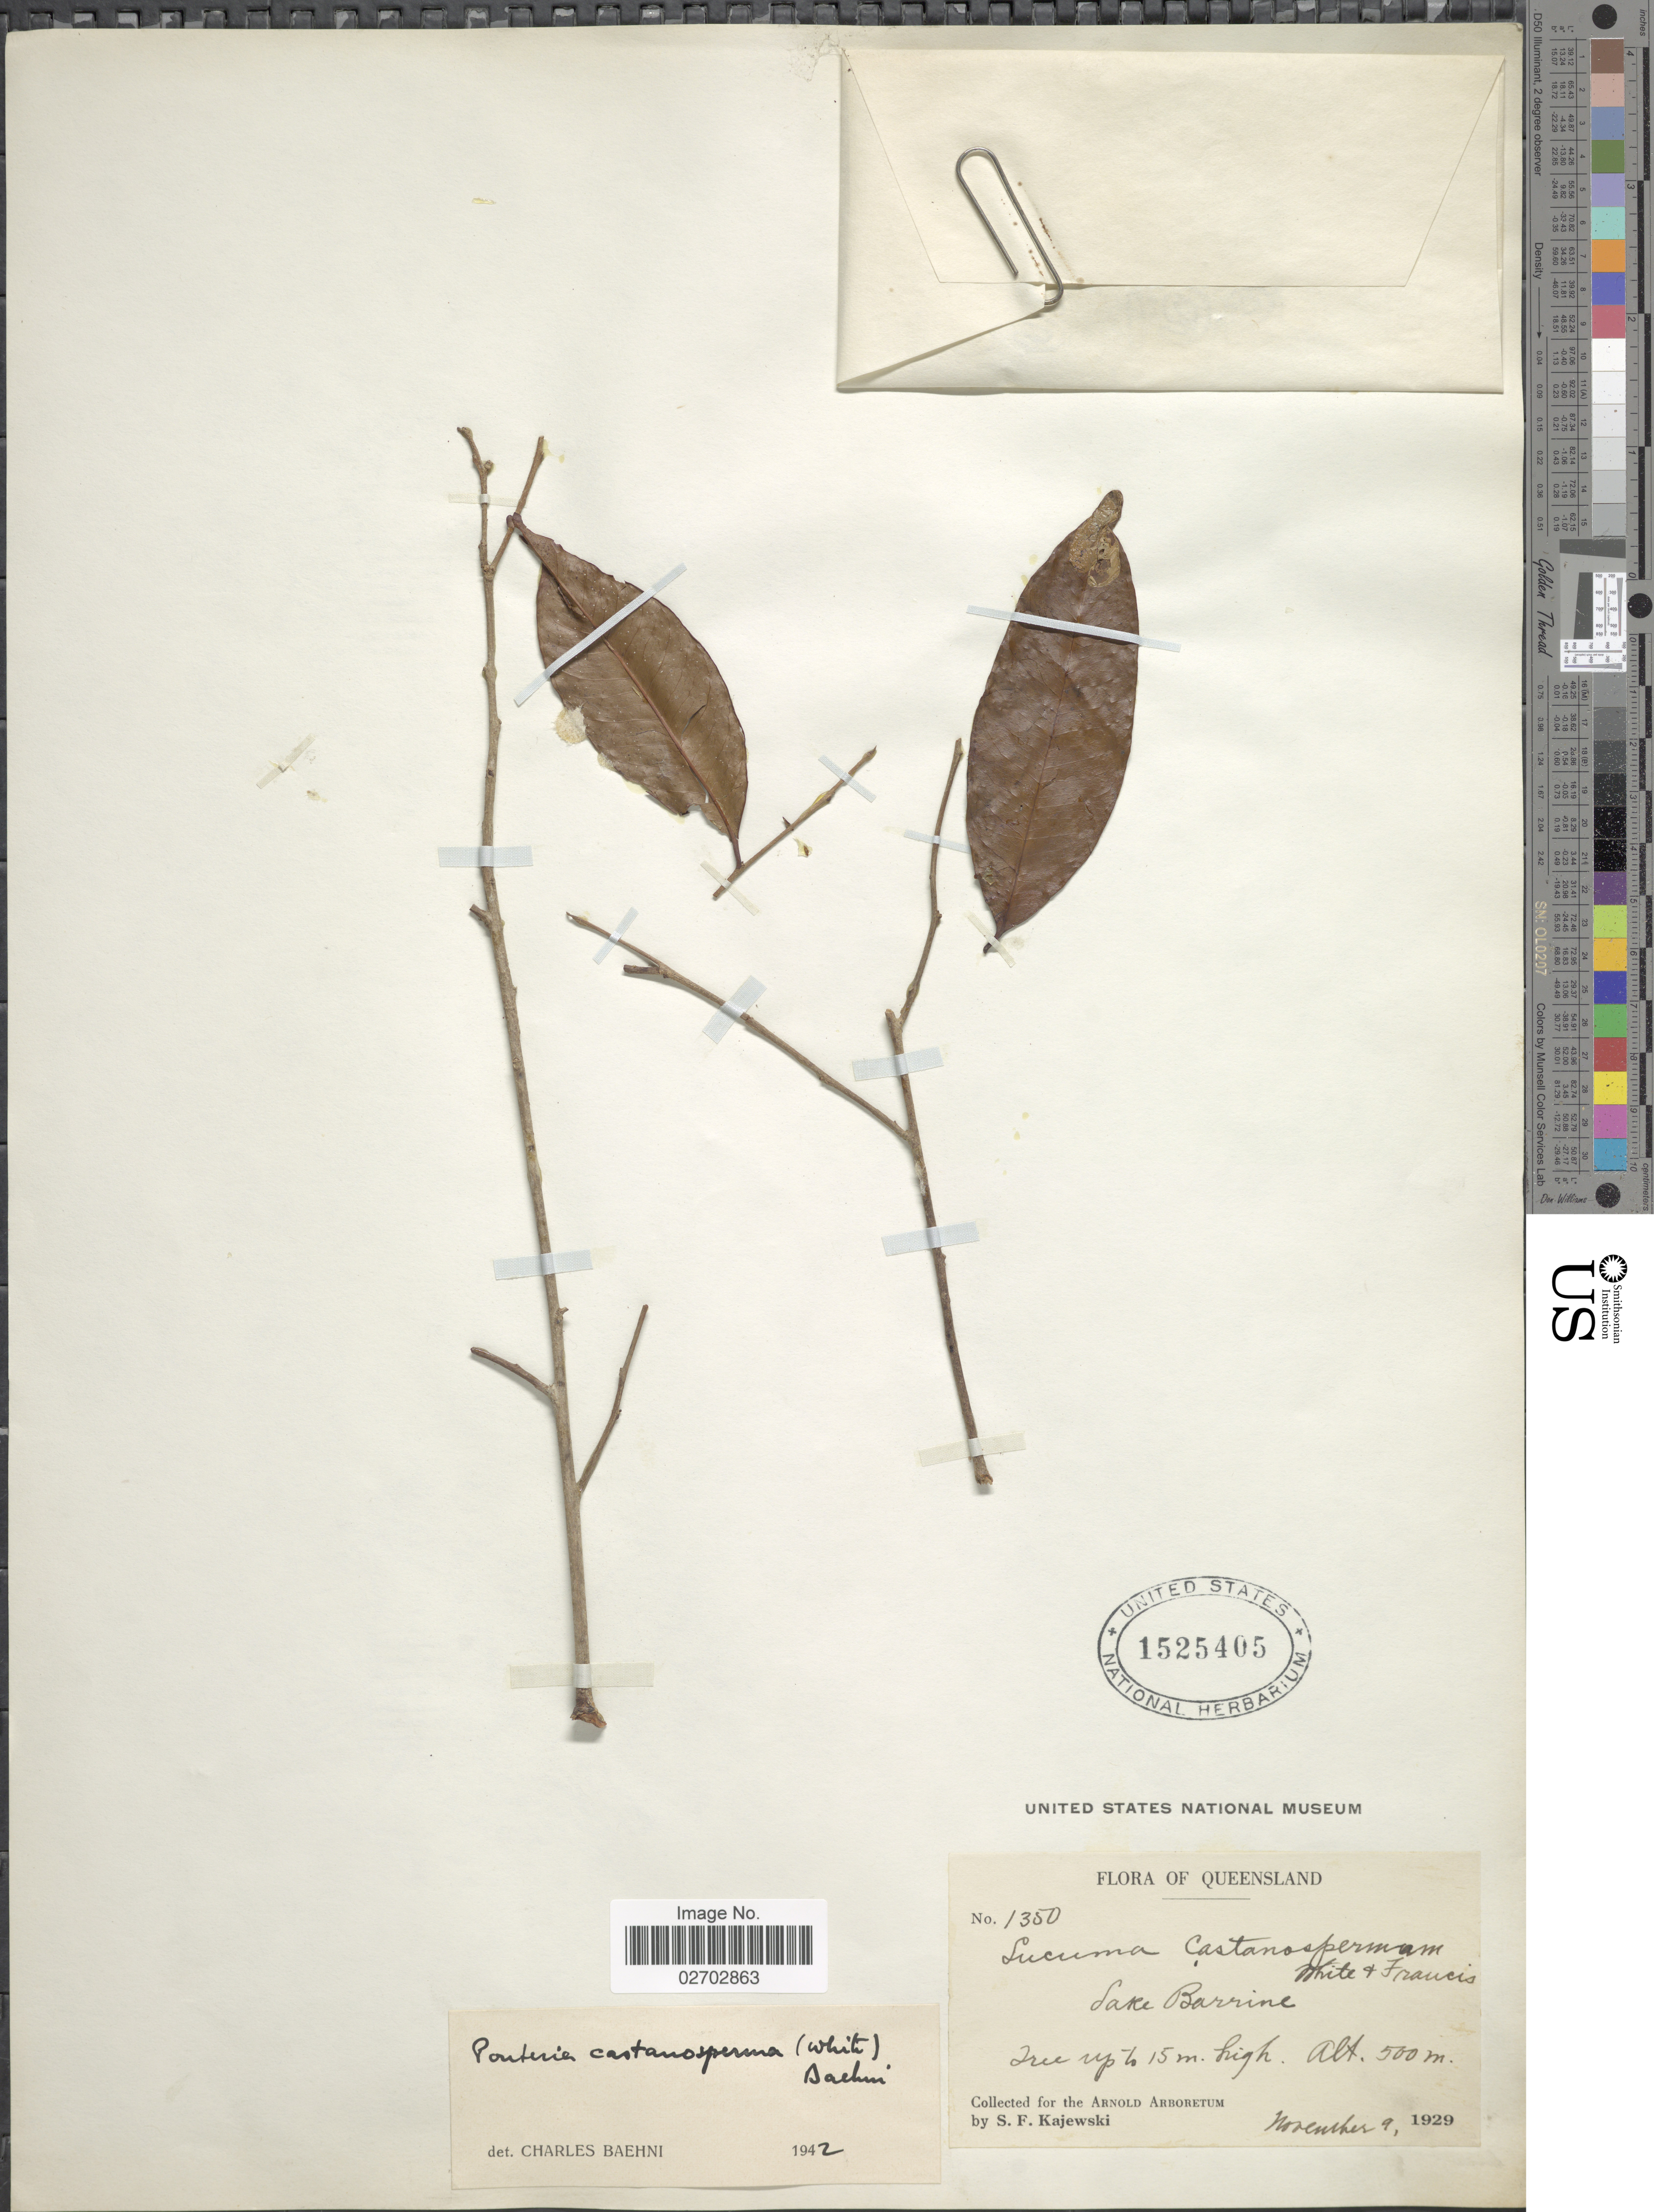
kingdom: Plantae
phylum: Tracheophyta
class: Magnoliopsida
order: Ericales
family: Sapotaceae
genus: Pouteria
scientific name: Pouteria castanosperma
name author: (C.T. White) Baehni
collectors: S. Kajewski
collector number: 1350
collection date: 1929-11-09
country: Australia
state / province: Queensland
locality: Lake Barrine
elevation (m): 500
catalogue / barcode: US 1525405